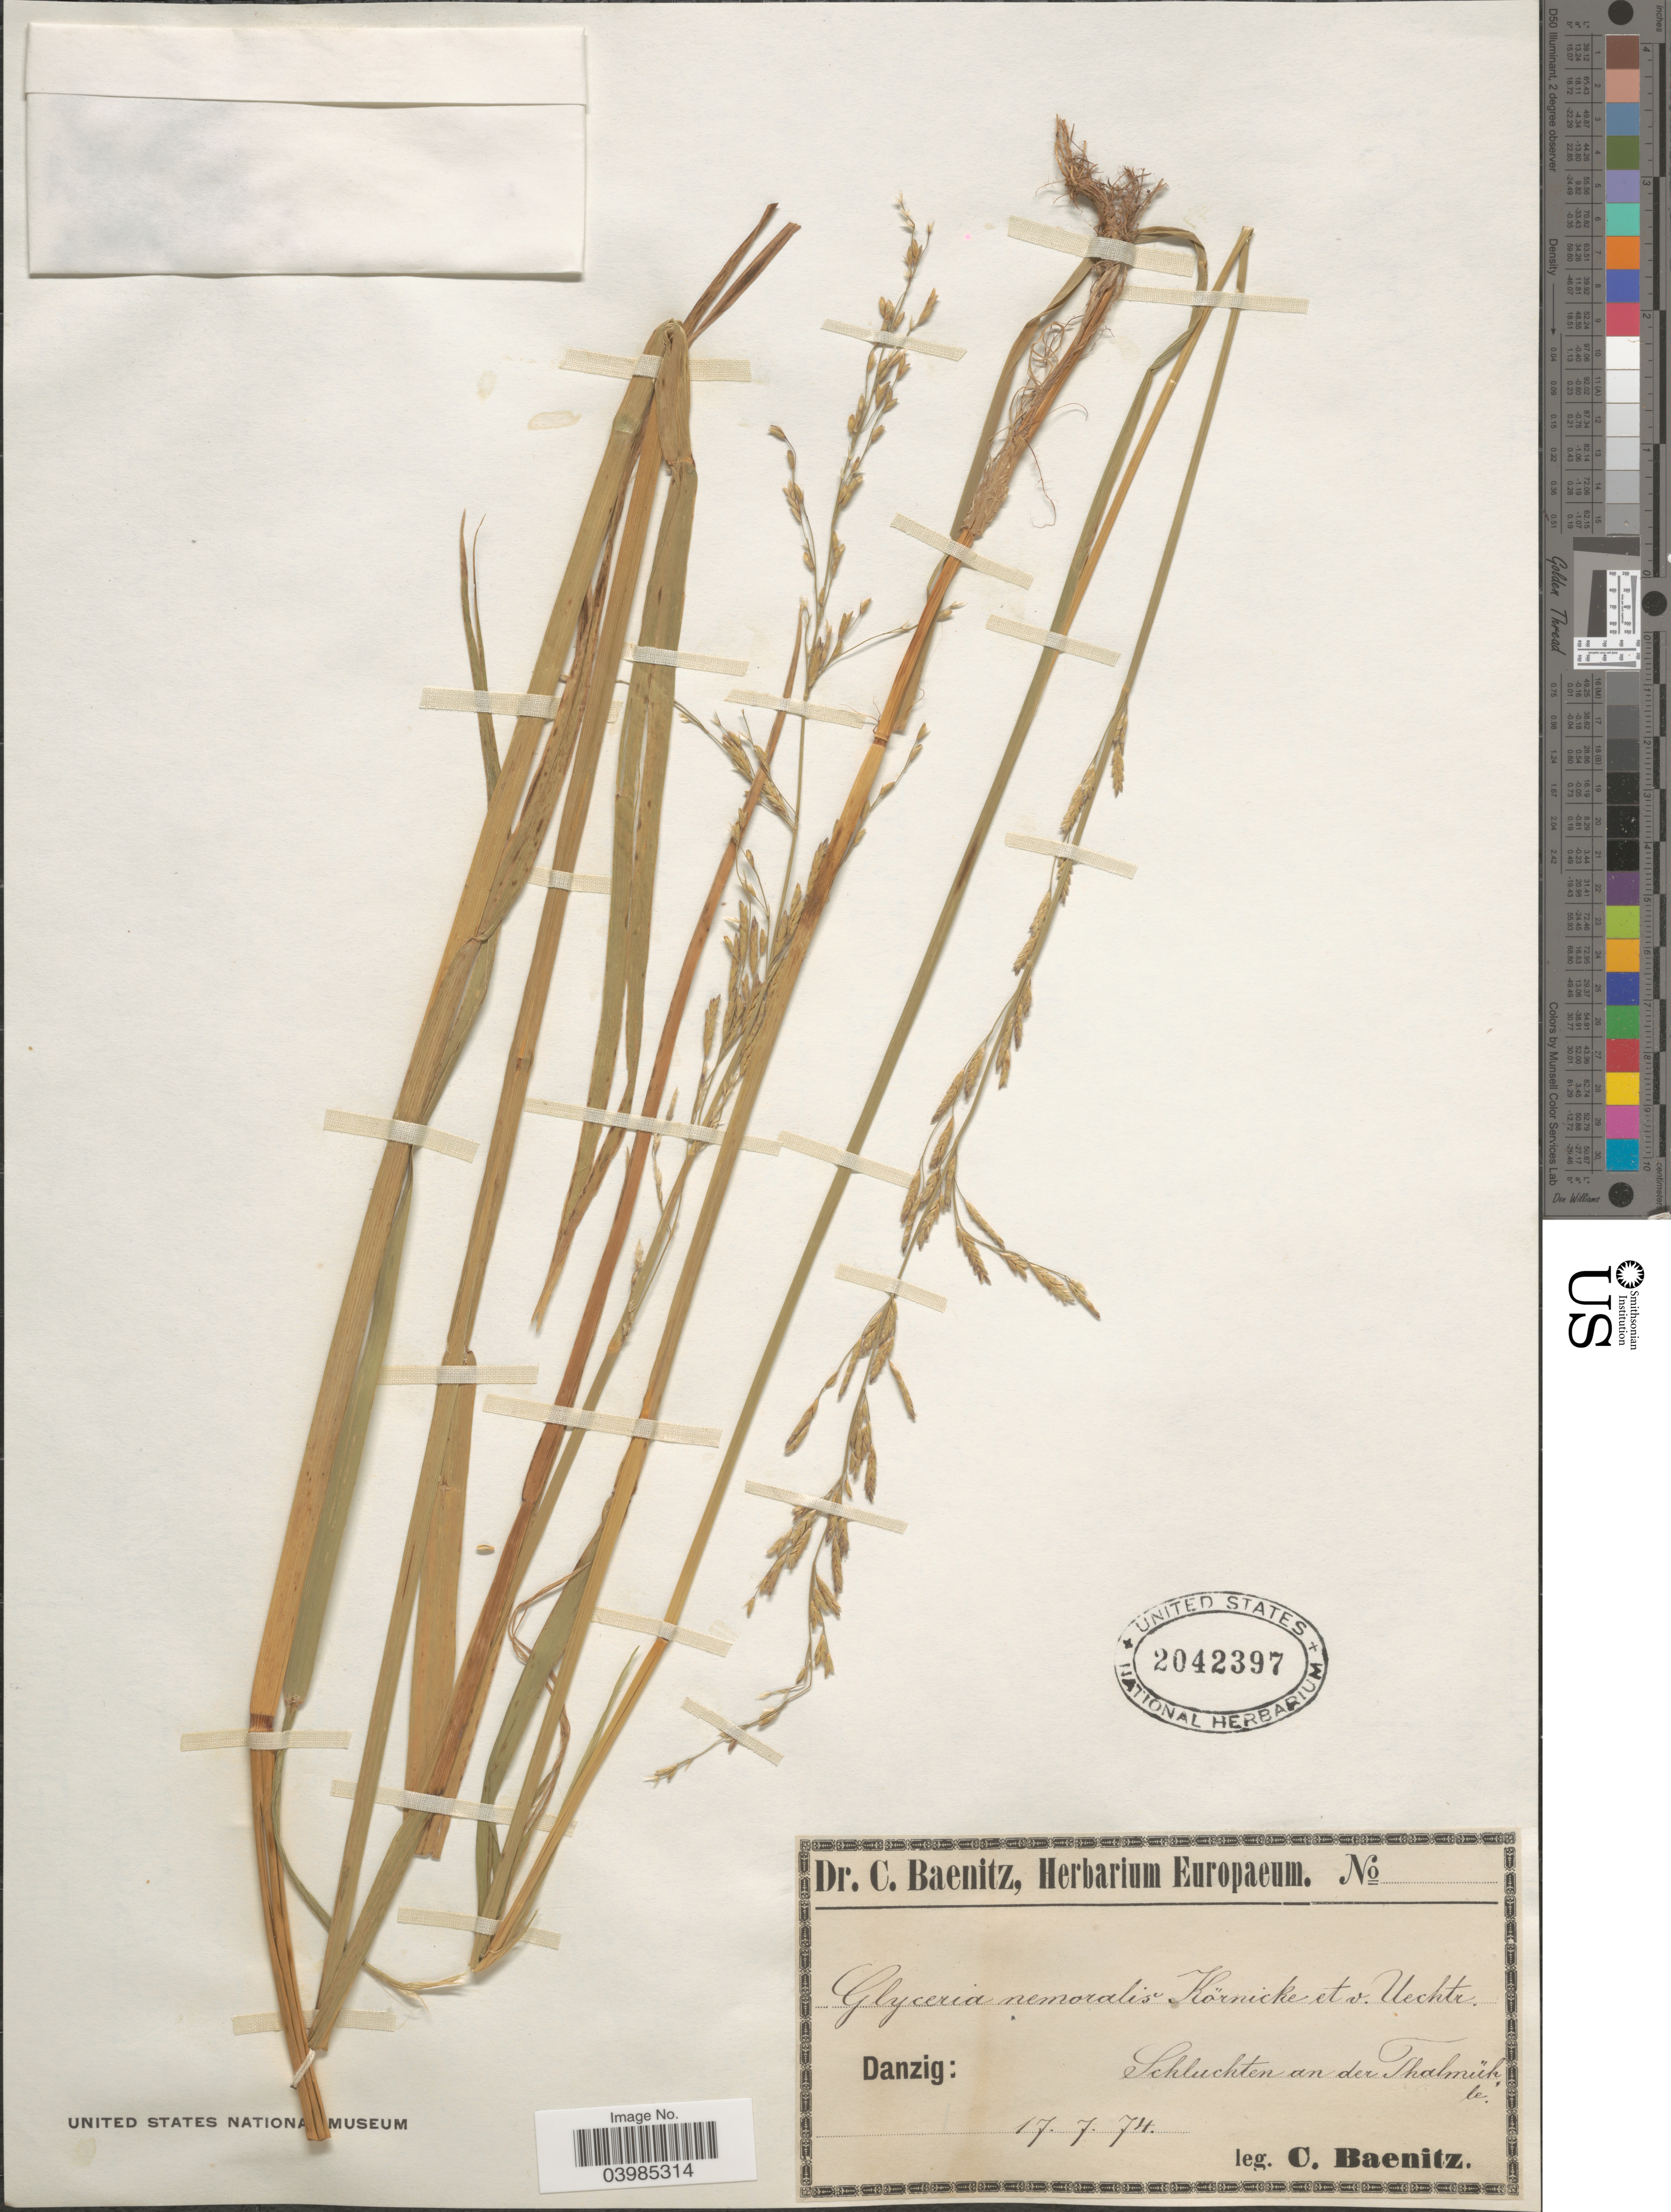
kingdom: Plantae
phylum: Tracheophyta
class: Liliopsida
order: Poales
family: Poaceae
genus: Glyceria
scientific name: Glyceria nemoralis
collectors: C. G. Baenitz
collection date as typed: Transcribed d/m/y: 17/7/74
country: Poland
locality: Danzig: Schluchten an der Thalműhle.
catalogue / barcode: US 2042397